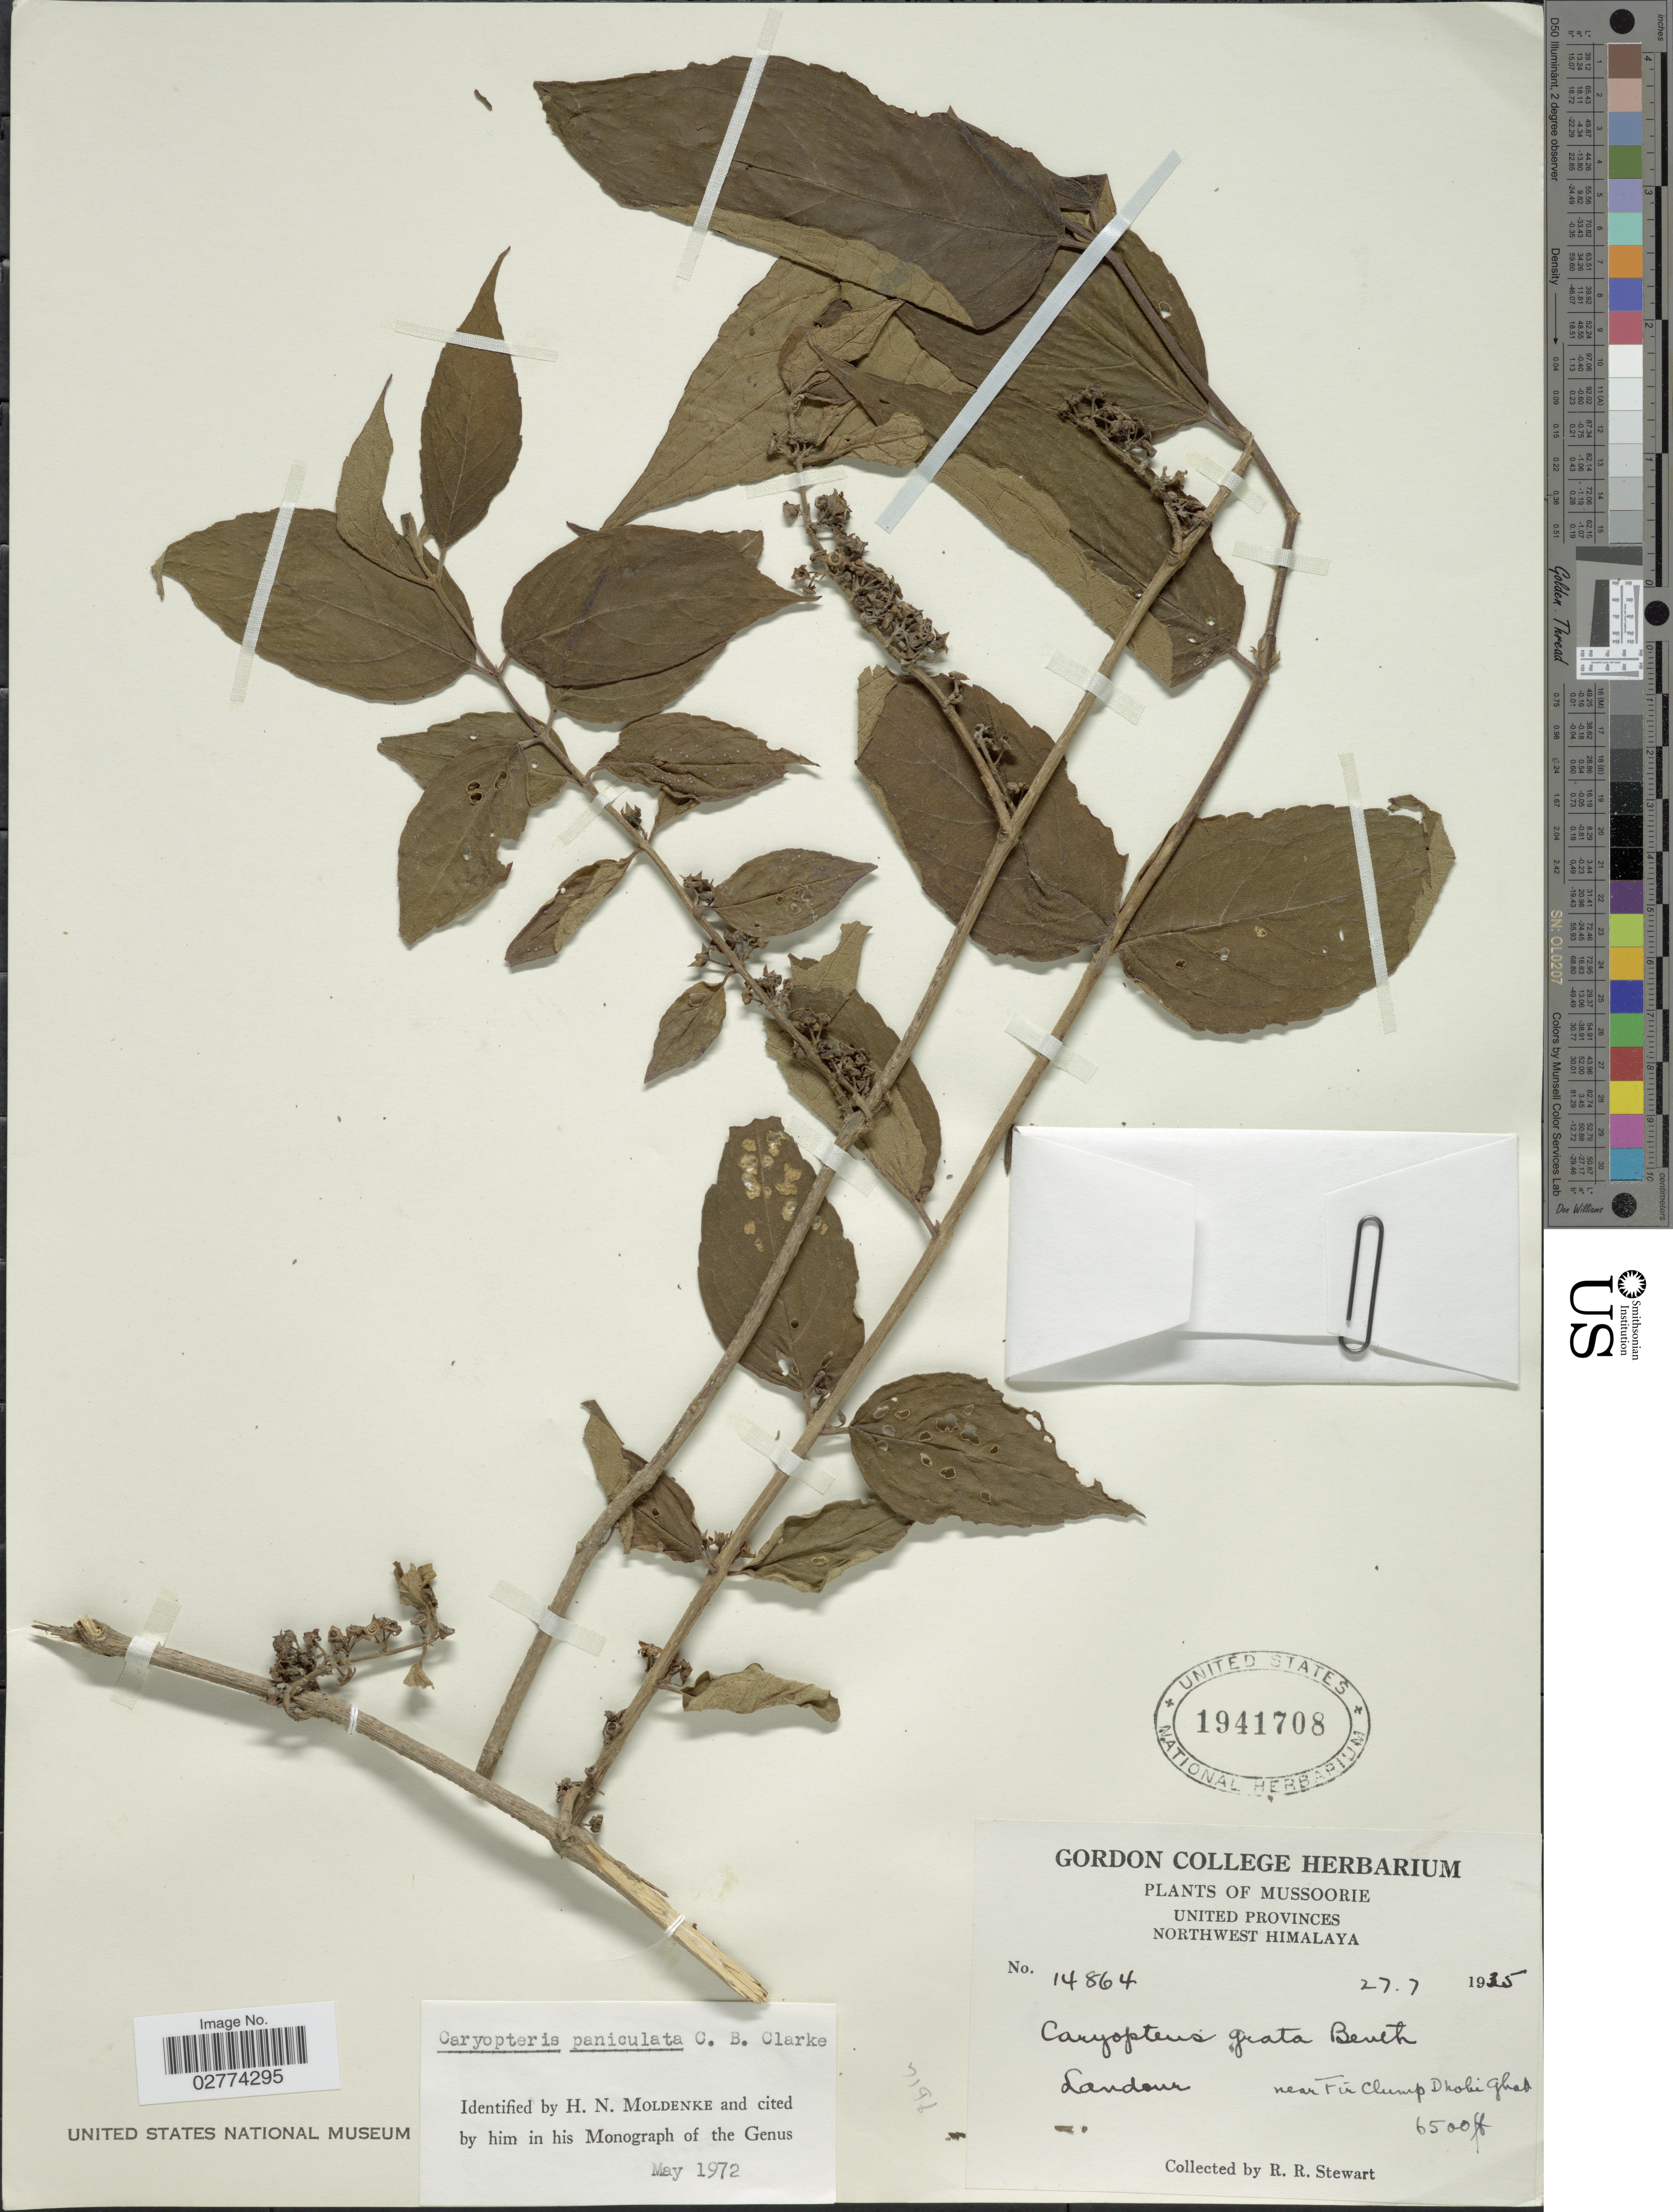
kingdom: Plantae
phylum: Tracheophyta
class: Magnoliopsida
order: Lamiales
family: Lamiaceae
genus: Caryopteris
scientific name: Caryopteris paniculata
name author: C.B. Clarke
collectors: R. R. Stewart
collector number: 14864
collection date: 1935-07-27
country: India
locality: Mussoorie. United Provinces. Northwest Himalaya. Landour near Fir Clump Dhohi Ghat.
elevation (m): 1981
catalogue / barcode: US 1941708